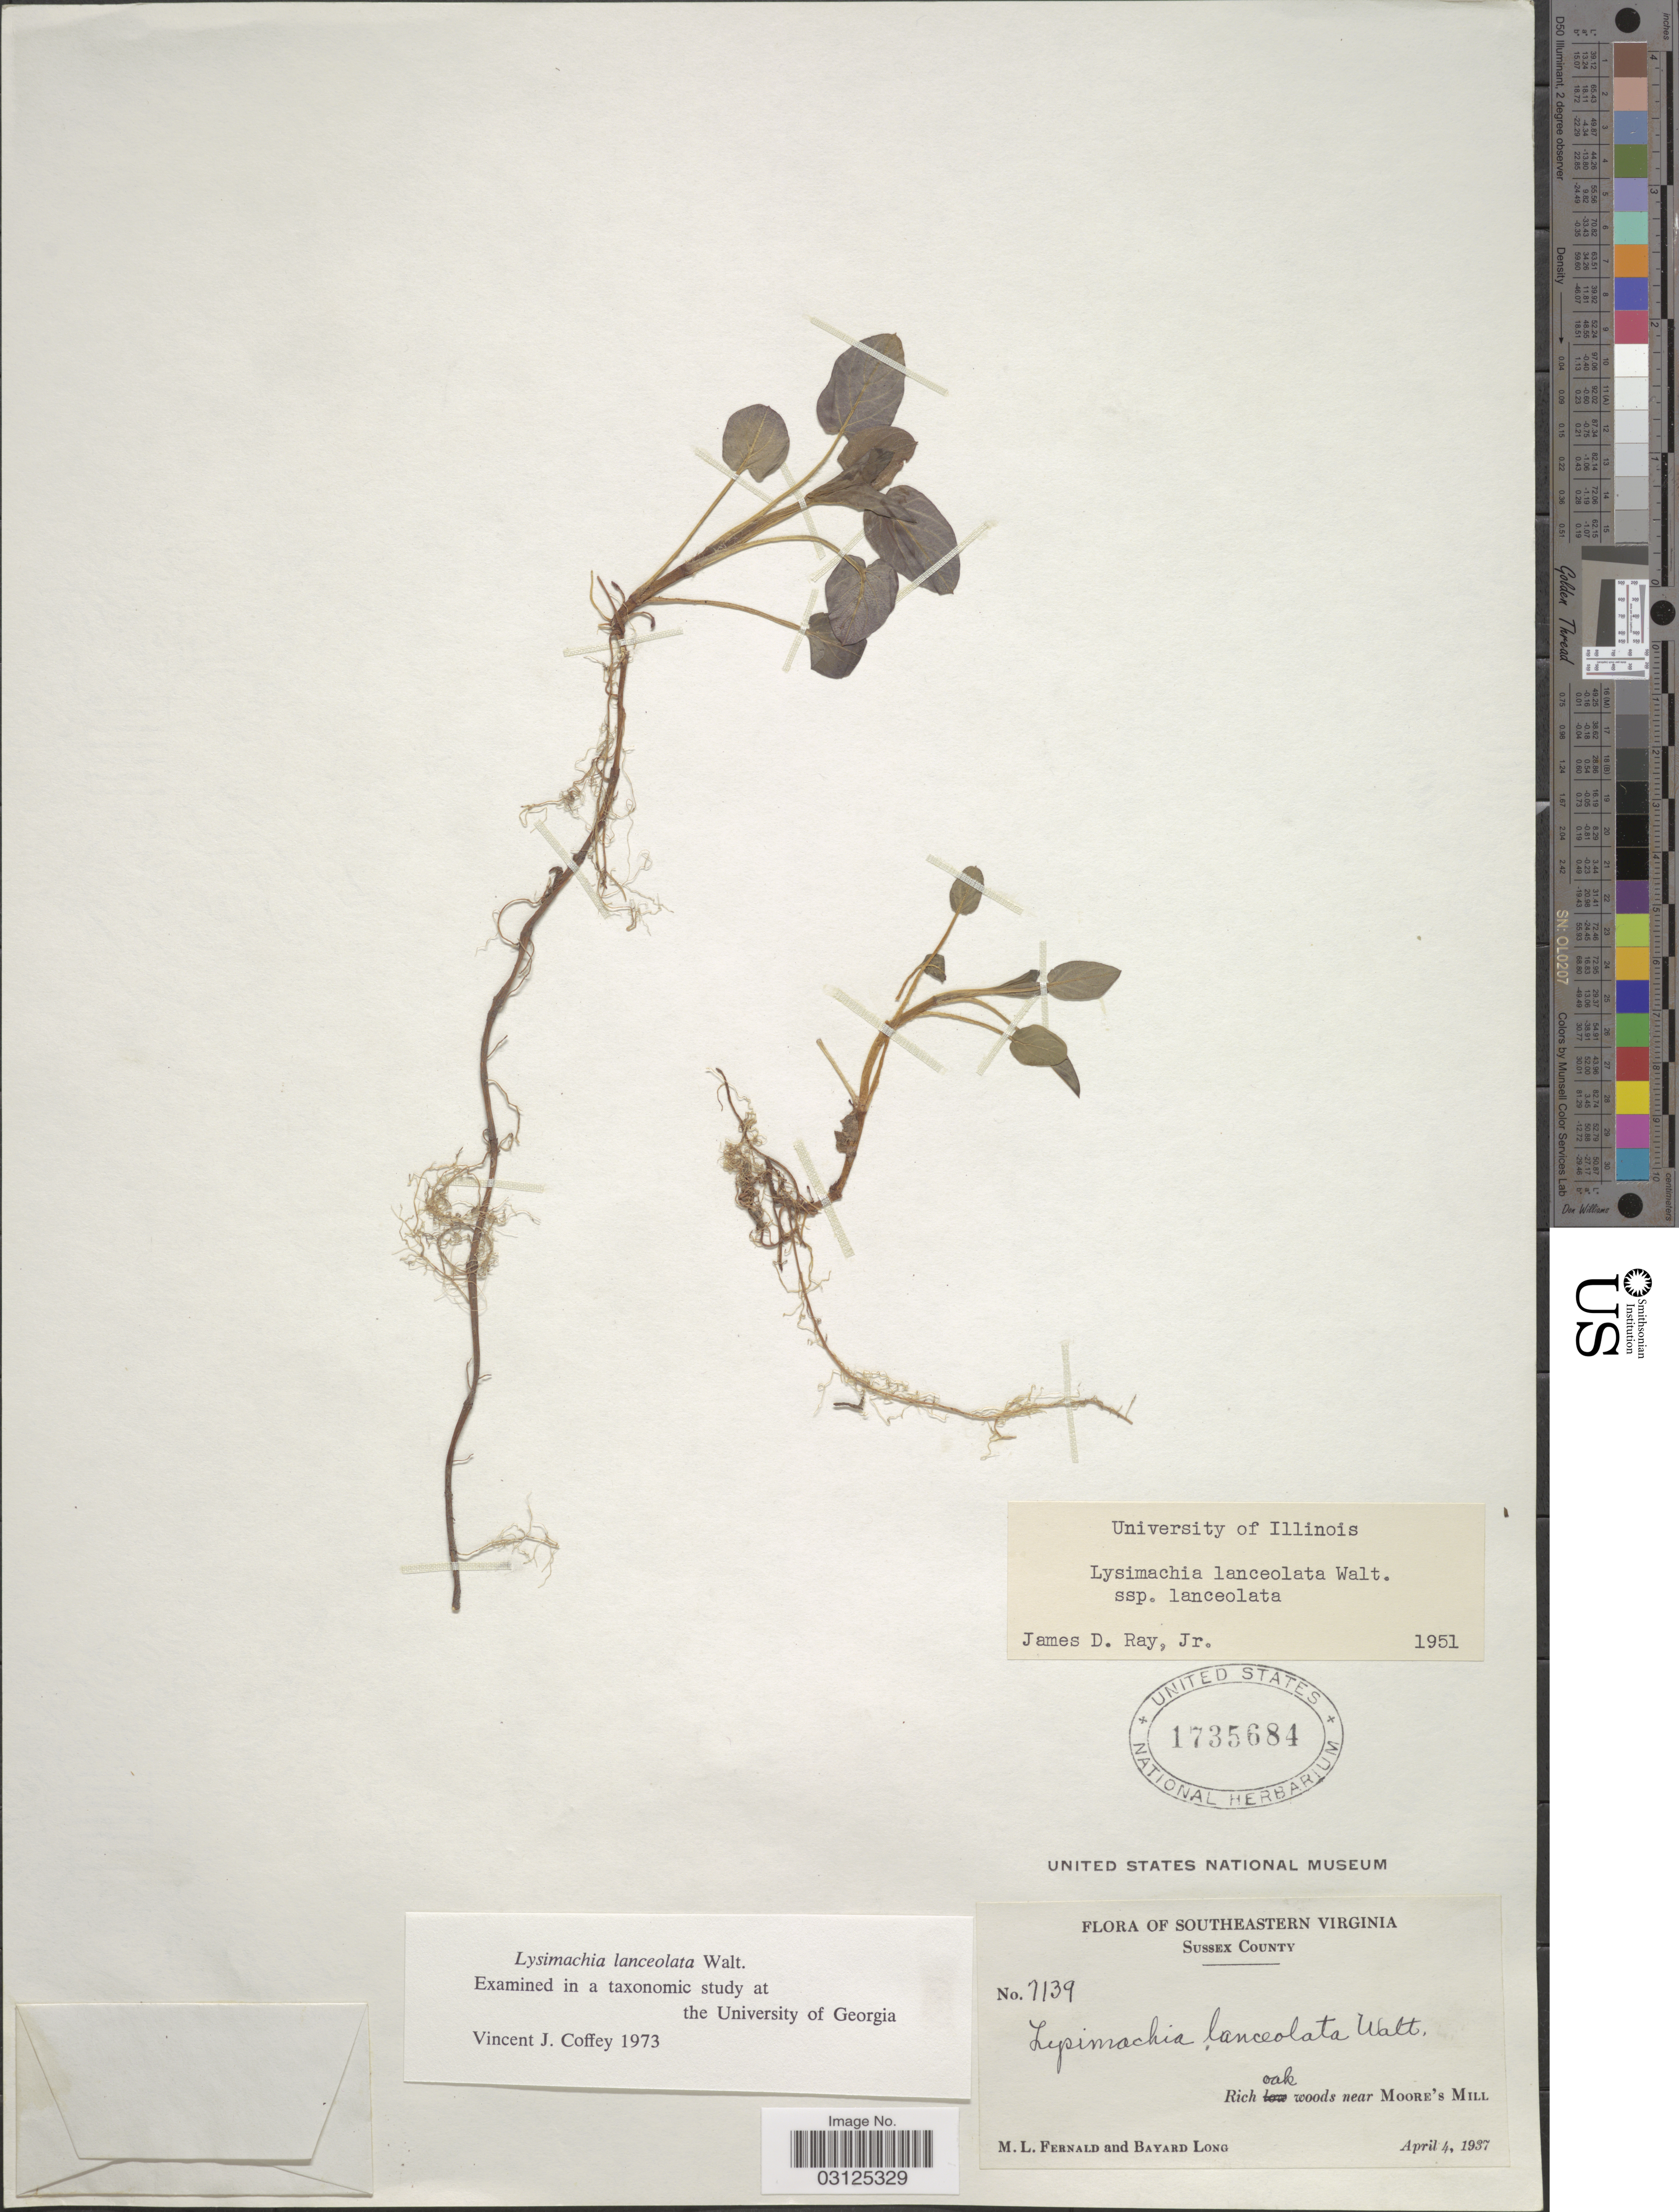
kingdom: Plantae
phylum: Tracheophyta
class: Magnoliopsida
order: Ericales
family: Primulaceae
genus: Steironema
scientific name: Steironema lanceolatum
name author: (Walter) A. Gray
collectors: M. L. Fernald & B. Long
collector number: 7139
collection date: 1937-04-04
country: United States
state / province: Virginia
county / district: Sussex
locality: Southeastern Virginia. Sussex County. Rich oak woods near Moore's Mill.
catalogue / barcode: US 1735684